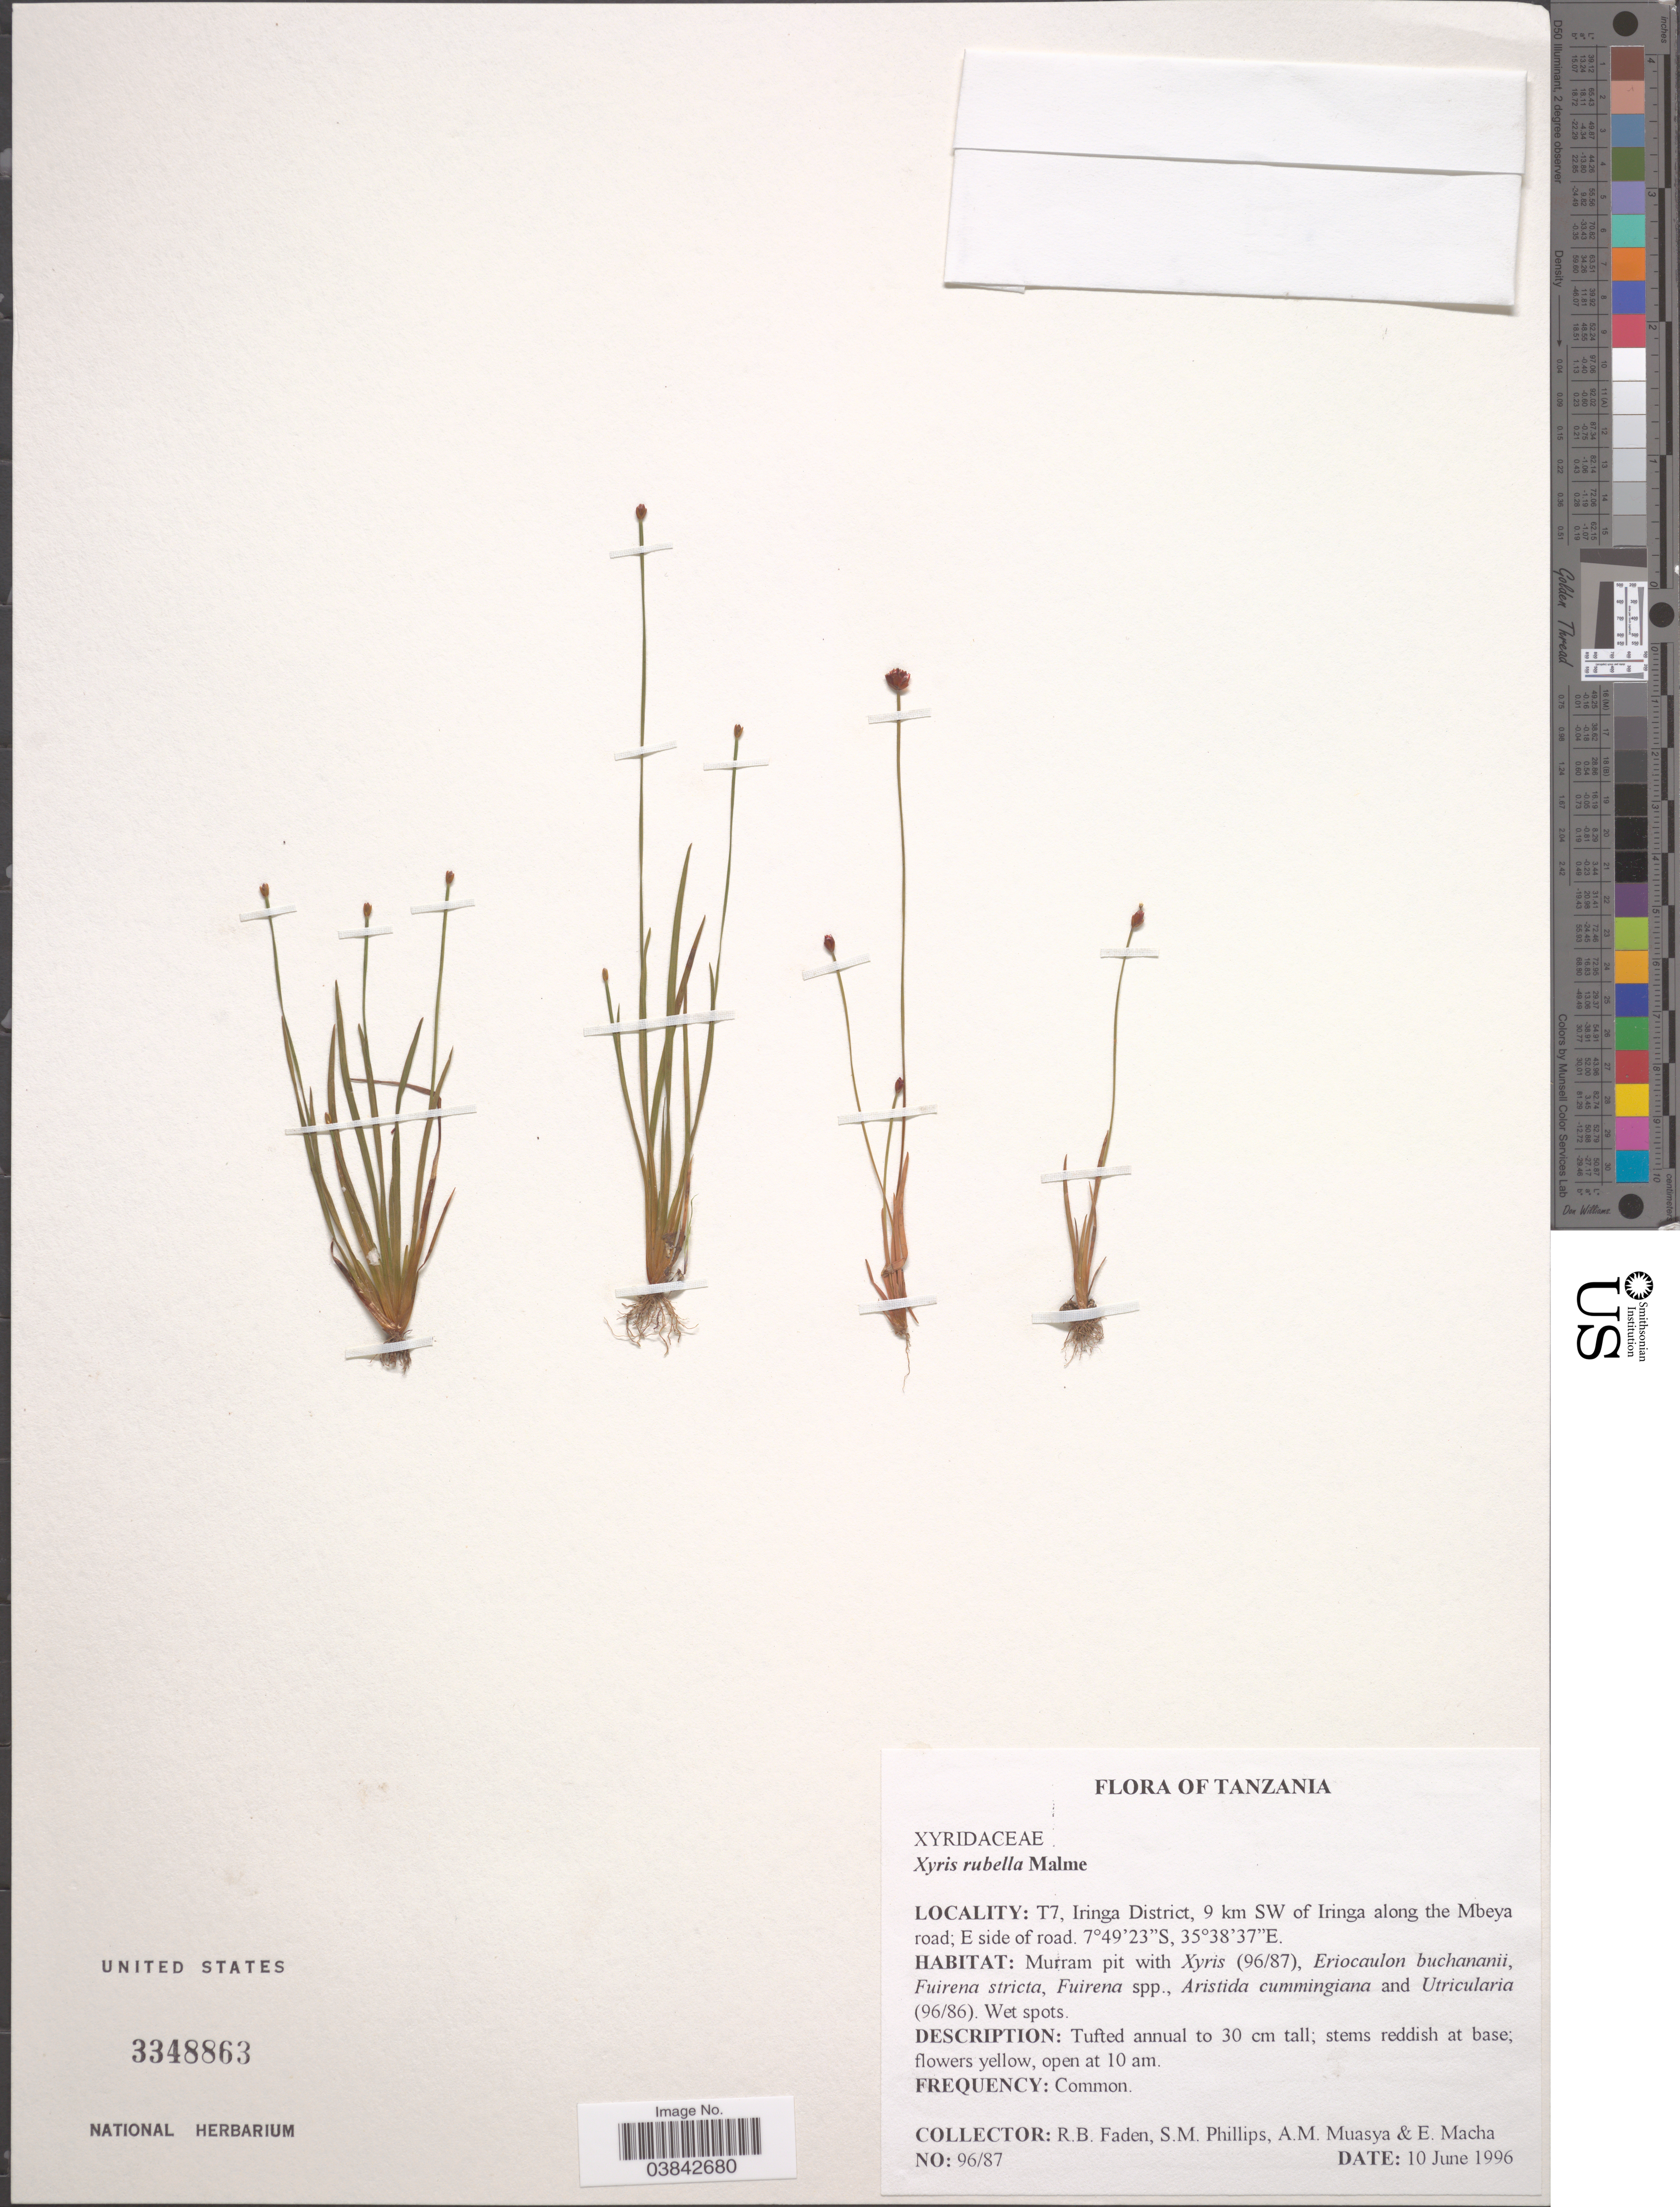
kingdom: Plantae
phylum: Tracheophyta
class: Liliopsida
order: Poales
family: Xyridaceae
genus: Xyris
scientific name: Xyris rubella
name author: Malme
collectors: R. B. Faden, S. M. Phillips, A. Muasya & E. Macha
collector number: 96/87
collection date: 1996-06-10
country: Tanzania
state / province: Iringa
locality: T7, Iringa District, 9 km SW of Iringa along the Mbeya road; E side of road.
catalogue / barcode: US 3348863